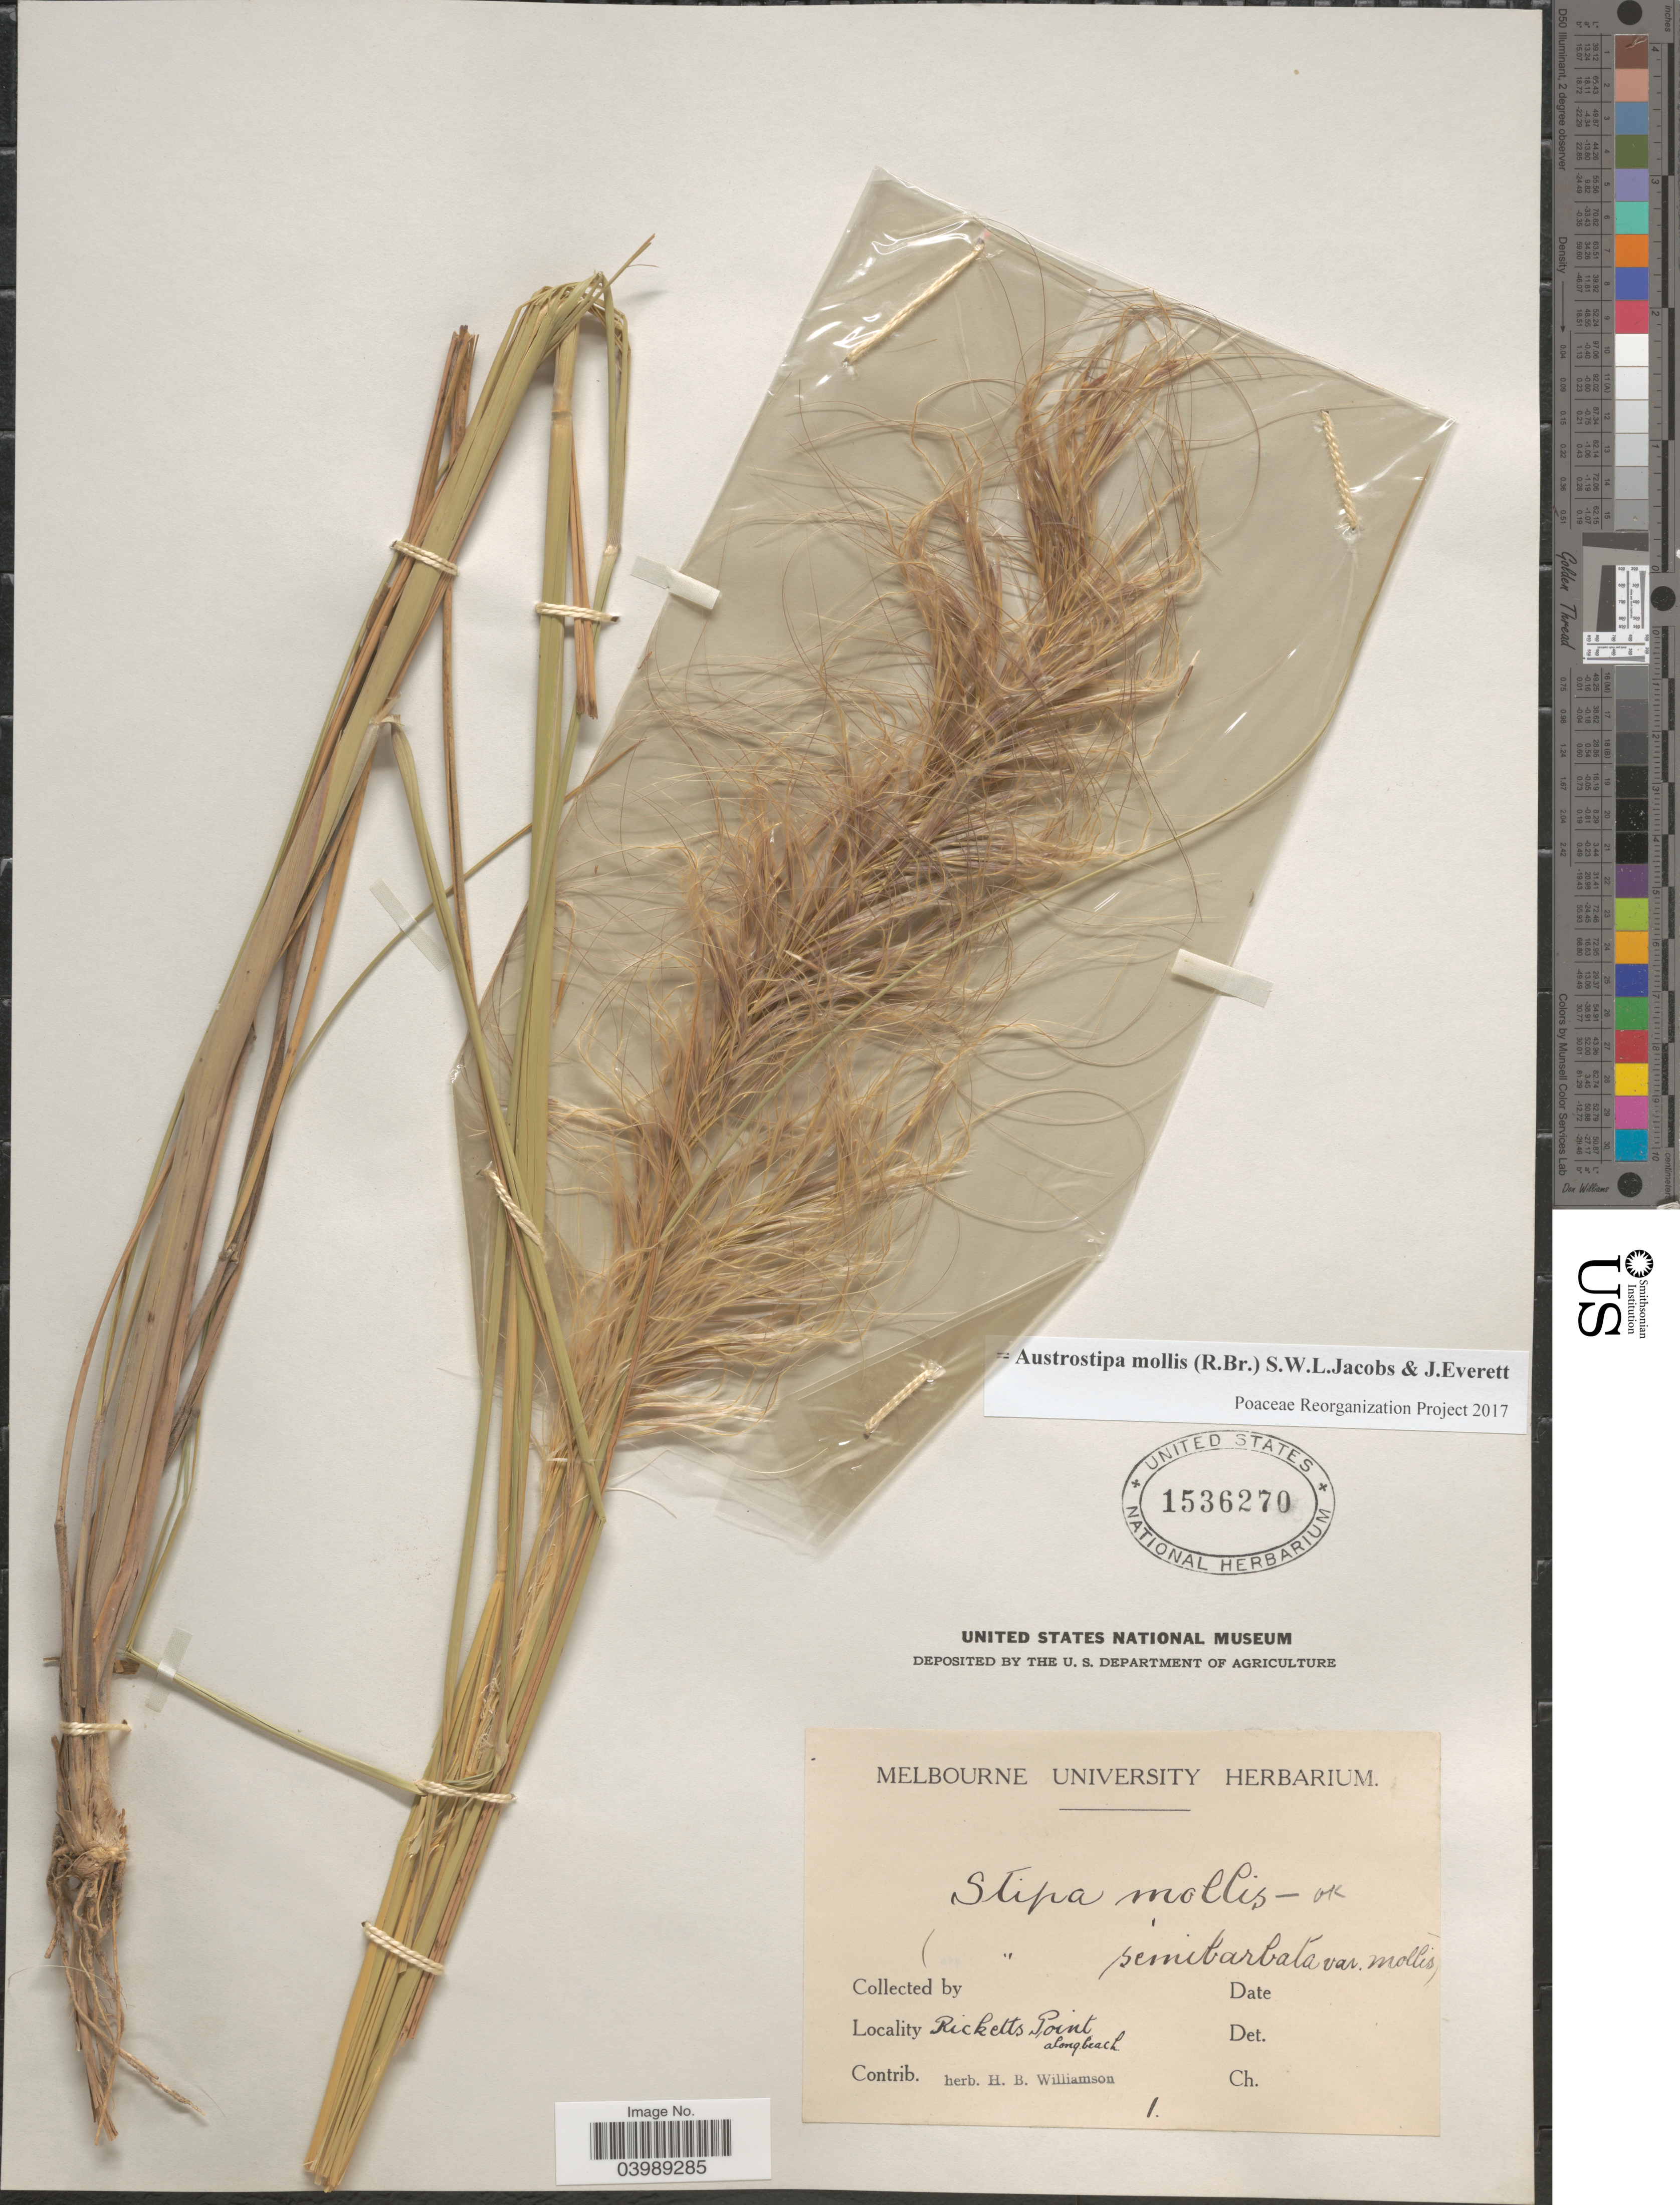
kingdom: Plantae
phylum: Tracheophyta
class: Liliopsida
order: Poales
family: Poaceae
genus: Austrostipa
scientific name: Austrostipa mollis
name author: (R. Br.) S.W.L. Jacobs & J. Everett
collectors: Ex herb. H. B. Williamson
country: Australia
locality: Ricketts Point along beach.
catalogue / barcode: US 1536270